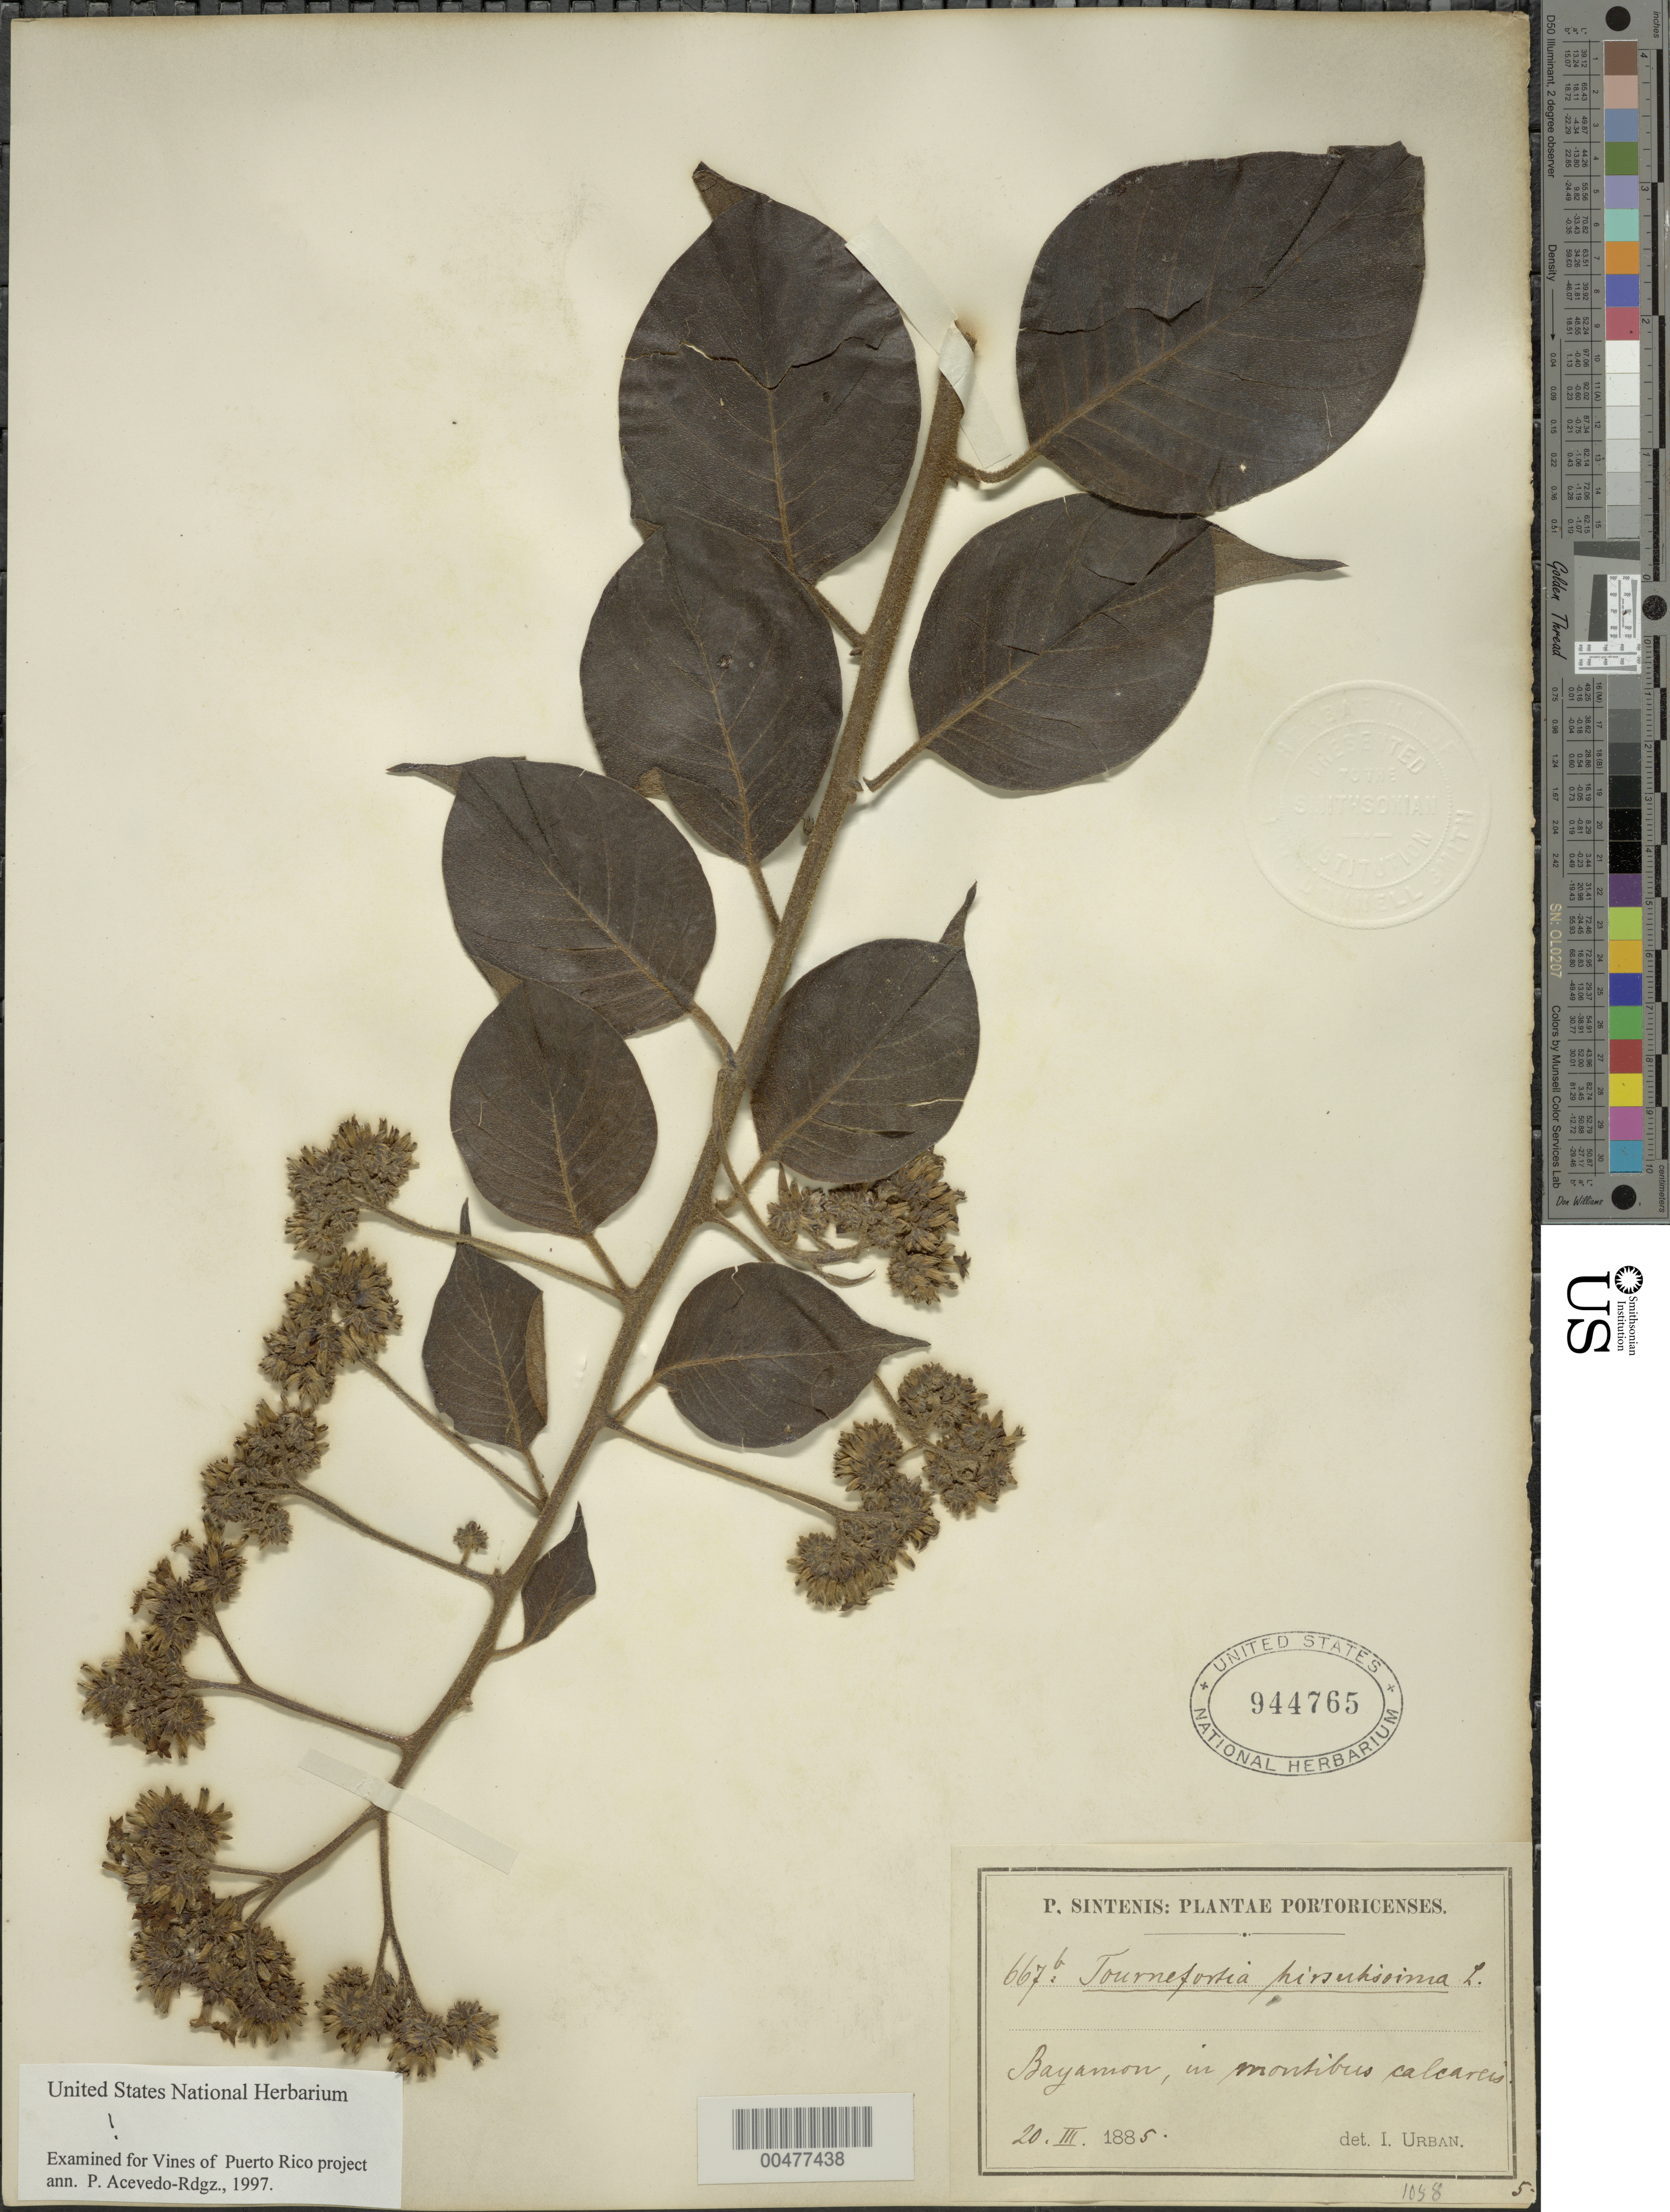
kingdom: Plantae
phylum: Tracheophyta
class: Magnoliopsida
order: Boraginales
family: Heliotropiaceae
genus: Tournefortia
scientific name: Tournefortia hirsutissima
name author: L.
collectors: P. Sintenis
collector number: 667b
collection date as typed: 20 Mar 1885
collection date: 1885-03-20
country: Puerto Rico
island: Greater Antilles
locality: Bayamon. Montibus calcareis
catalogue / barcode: US 944765